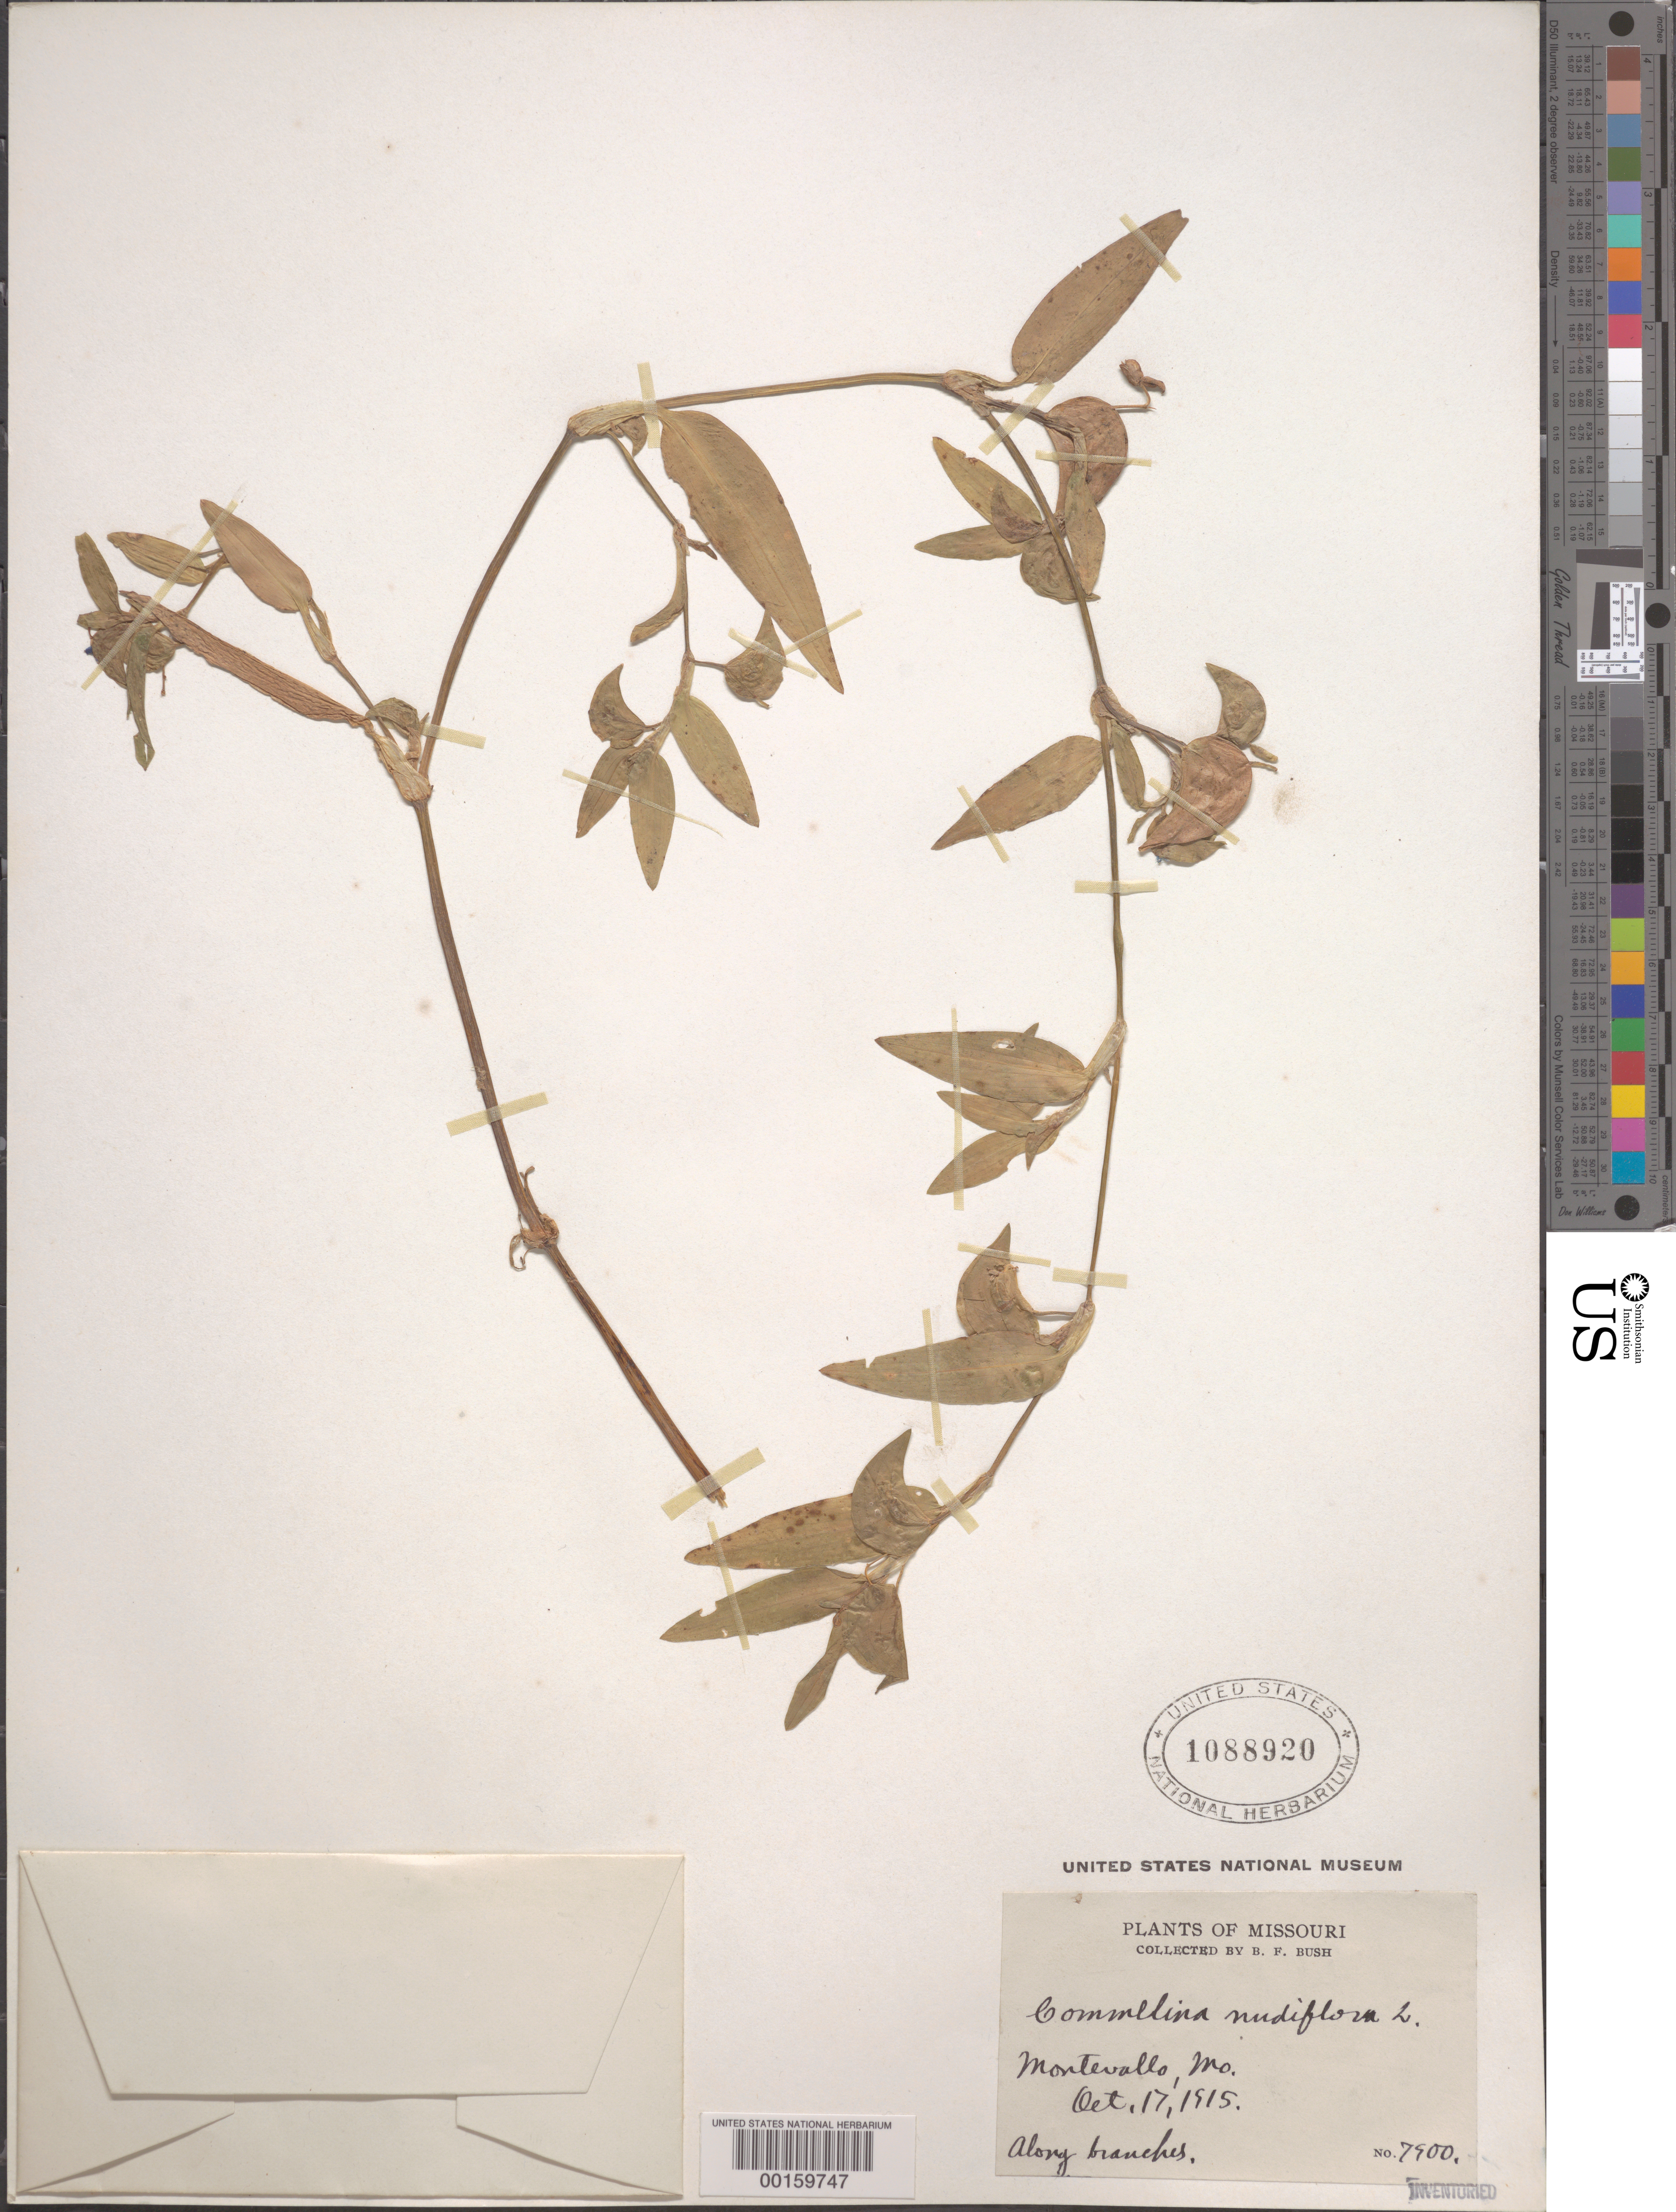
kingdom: Plantae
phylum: Tracheophyta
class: Liliopsida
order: Commelinales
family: Commelinaceae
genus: Commelina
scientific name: Commelina diffusa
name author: Burm. f.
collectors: B. F. Bush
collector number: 7900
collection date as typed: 17 Oct 1915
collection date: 1915-10-17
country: United States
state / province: Missouri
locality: Montevallo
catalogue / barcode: US 1088920